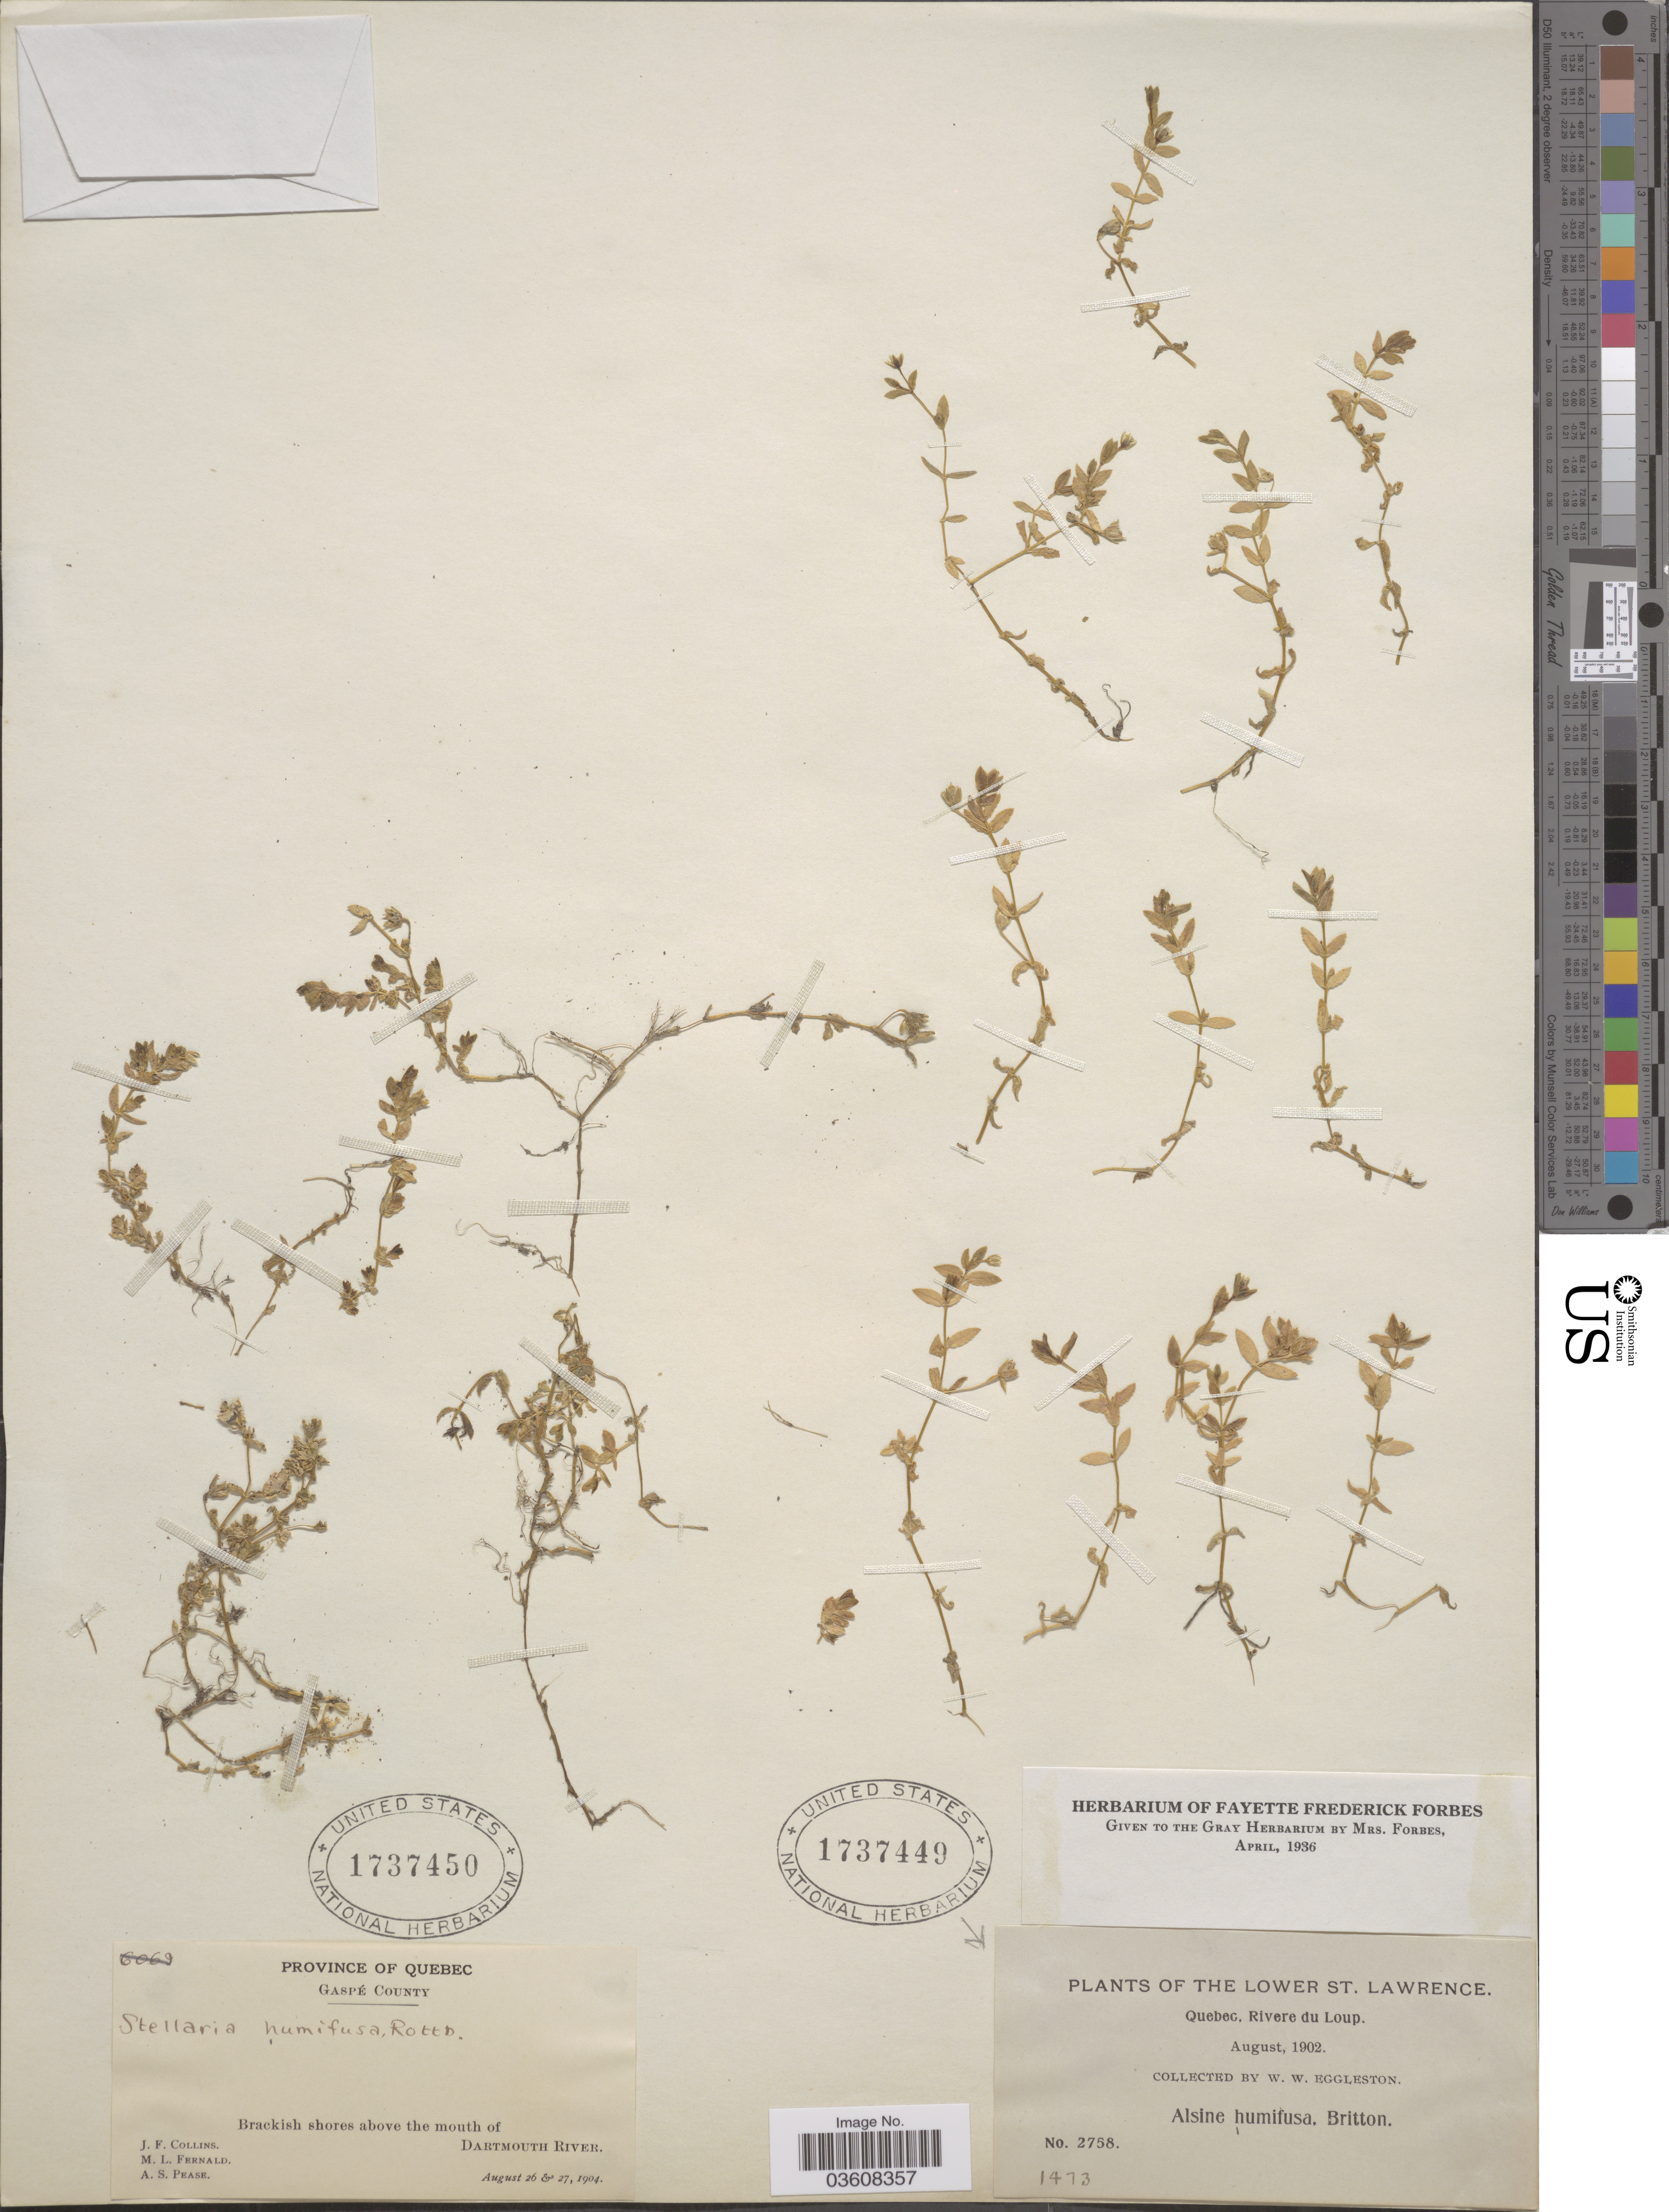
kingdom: Plantae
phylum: Tracheophyta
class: Magnoliopsida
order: Caryophyllales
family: Caryophyllaceae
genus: Stellaria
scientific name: Stellaria humifusa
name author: Rottb.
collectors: W. W. Eggleston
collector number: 2758/1473?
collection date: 1902-08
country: Canada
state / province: Quebec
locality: The Lower St. Lawrence. Rivere du Loup.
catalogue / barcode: US 1737449-2